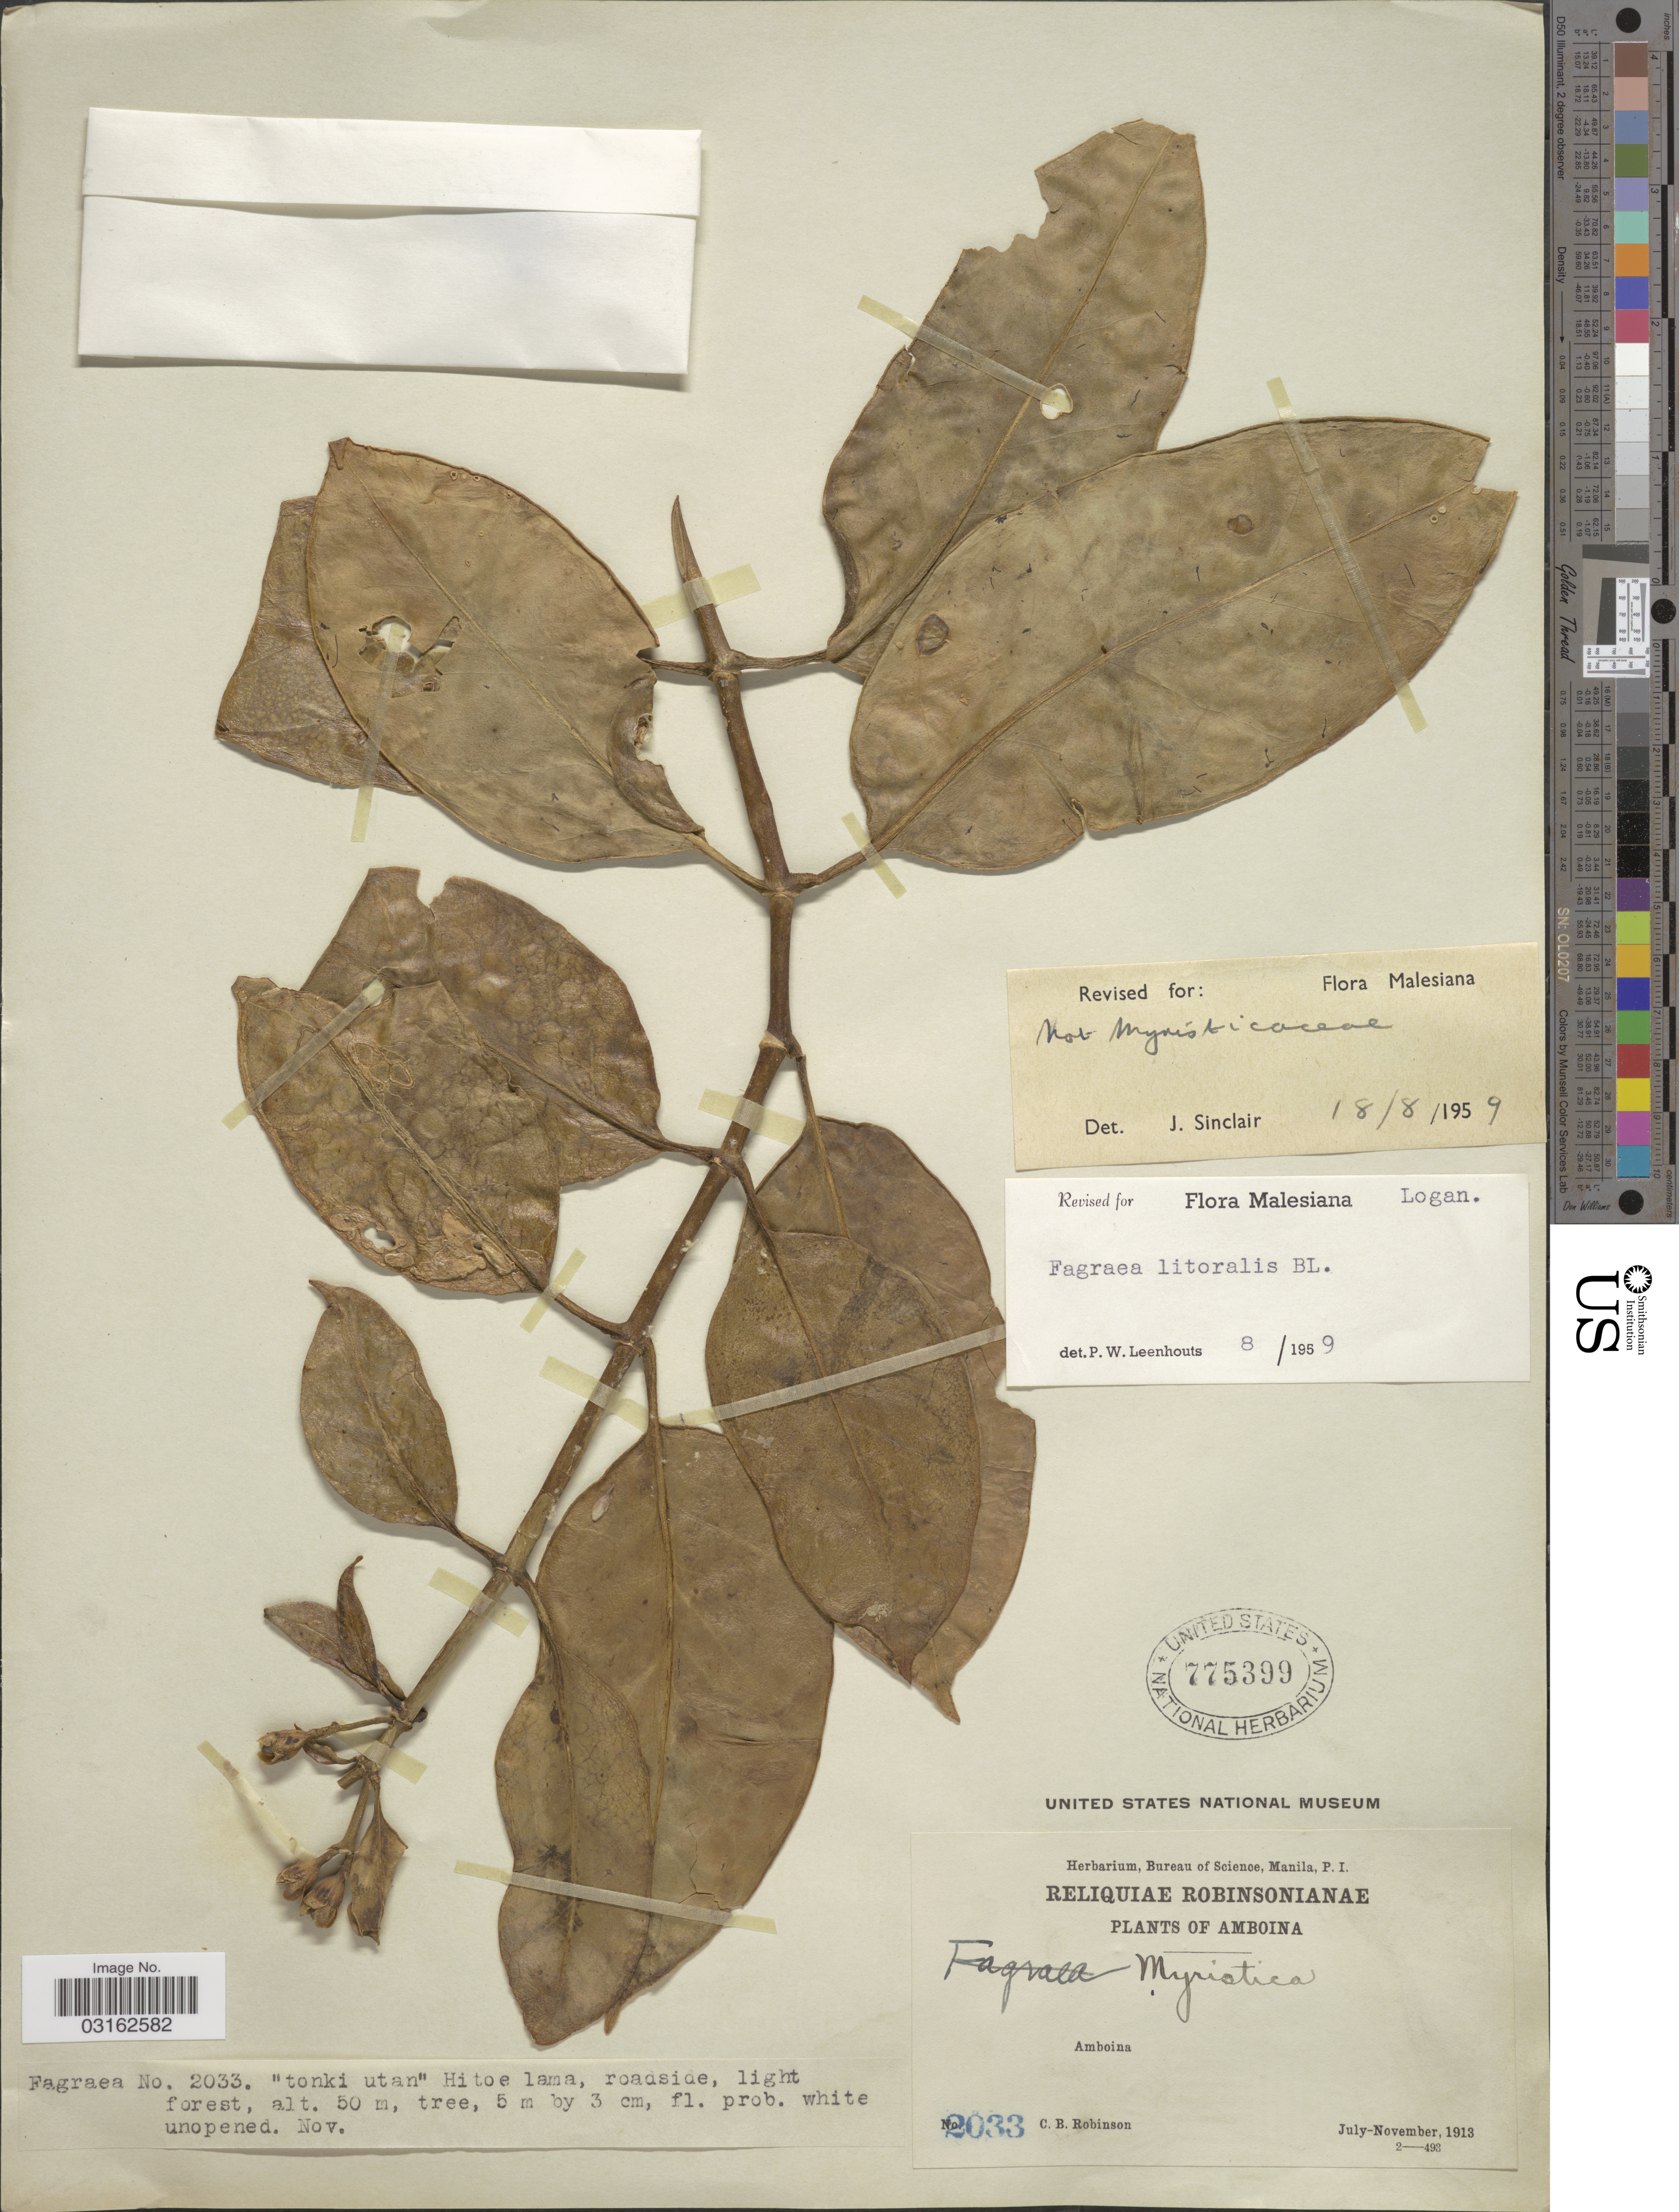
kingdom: Plantae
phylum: Tracheophyta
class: Magnoliopsida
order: Gentianales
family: Gentianaceae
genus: Fagraea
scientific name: Fagraea litoralis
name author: Blume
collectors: C. Robinson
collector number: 2033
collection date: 1913-11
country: Indonesia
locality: Amboina.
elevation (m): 50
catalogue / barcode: US 775399